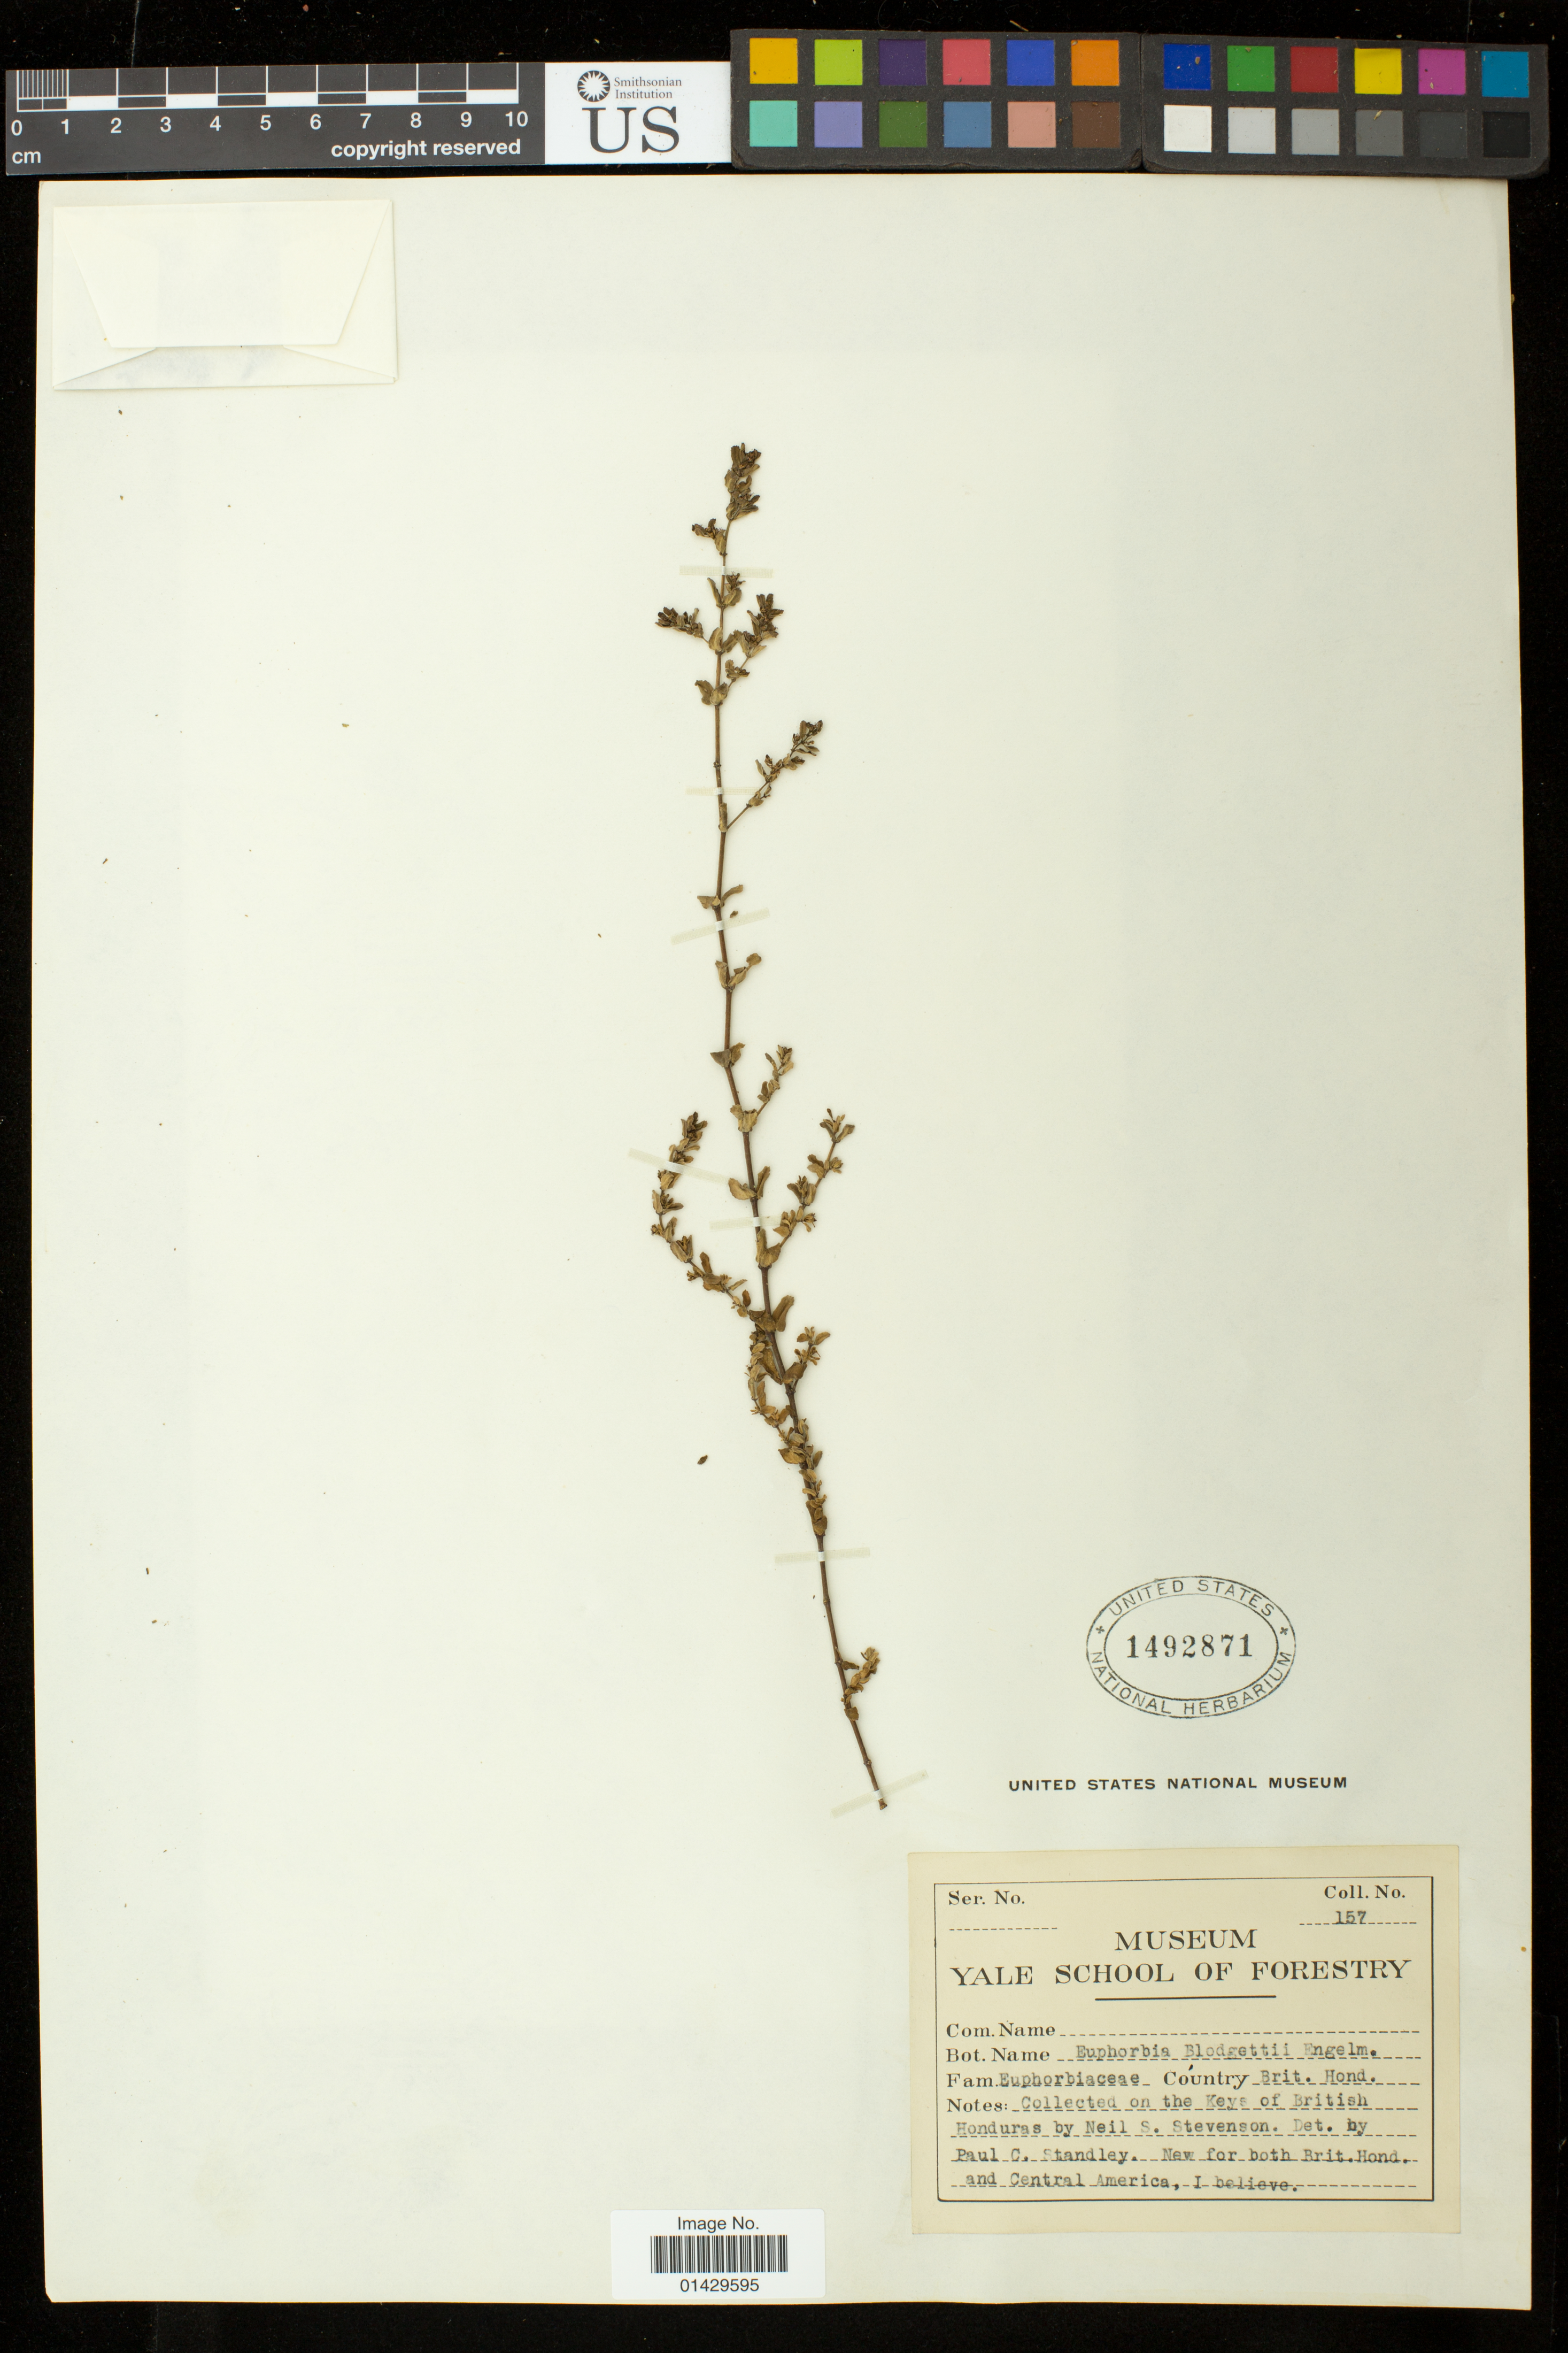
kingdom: Plantae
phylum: Tracheophyta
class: Magnoliopsida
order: Malpighiales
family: Euphorbiaceae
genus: Euphorbia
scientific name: Euphorbia blodgettii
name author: Engelm. ex Hitchc.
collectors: N. Stevenson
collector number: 157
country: Belize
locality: Keys of British Honduras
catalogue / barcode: US 1492871